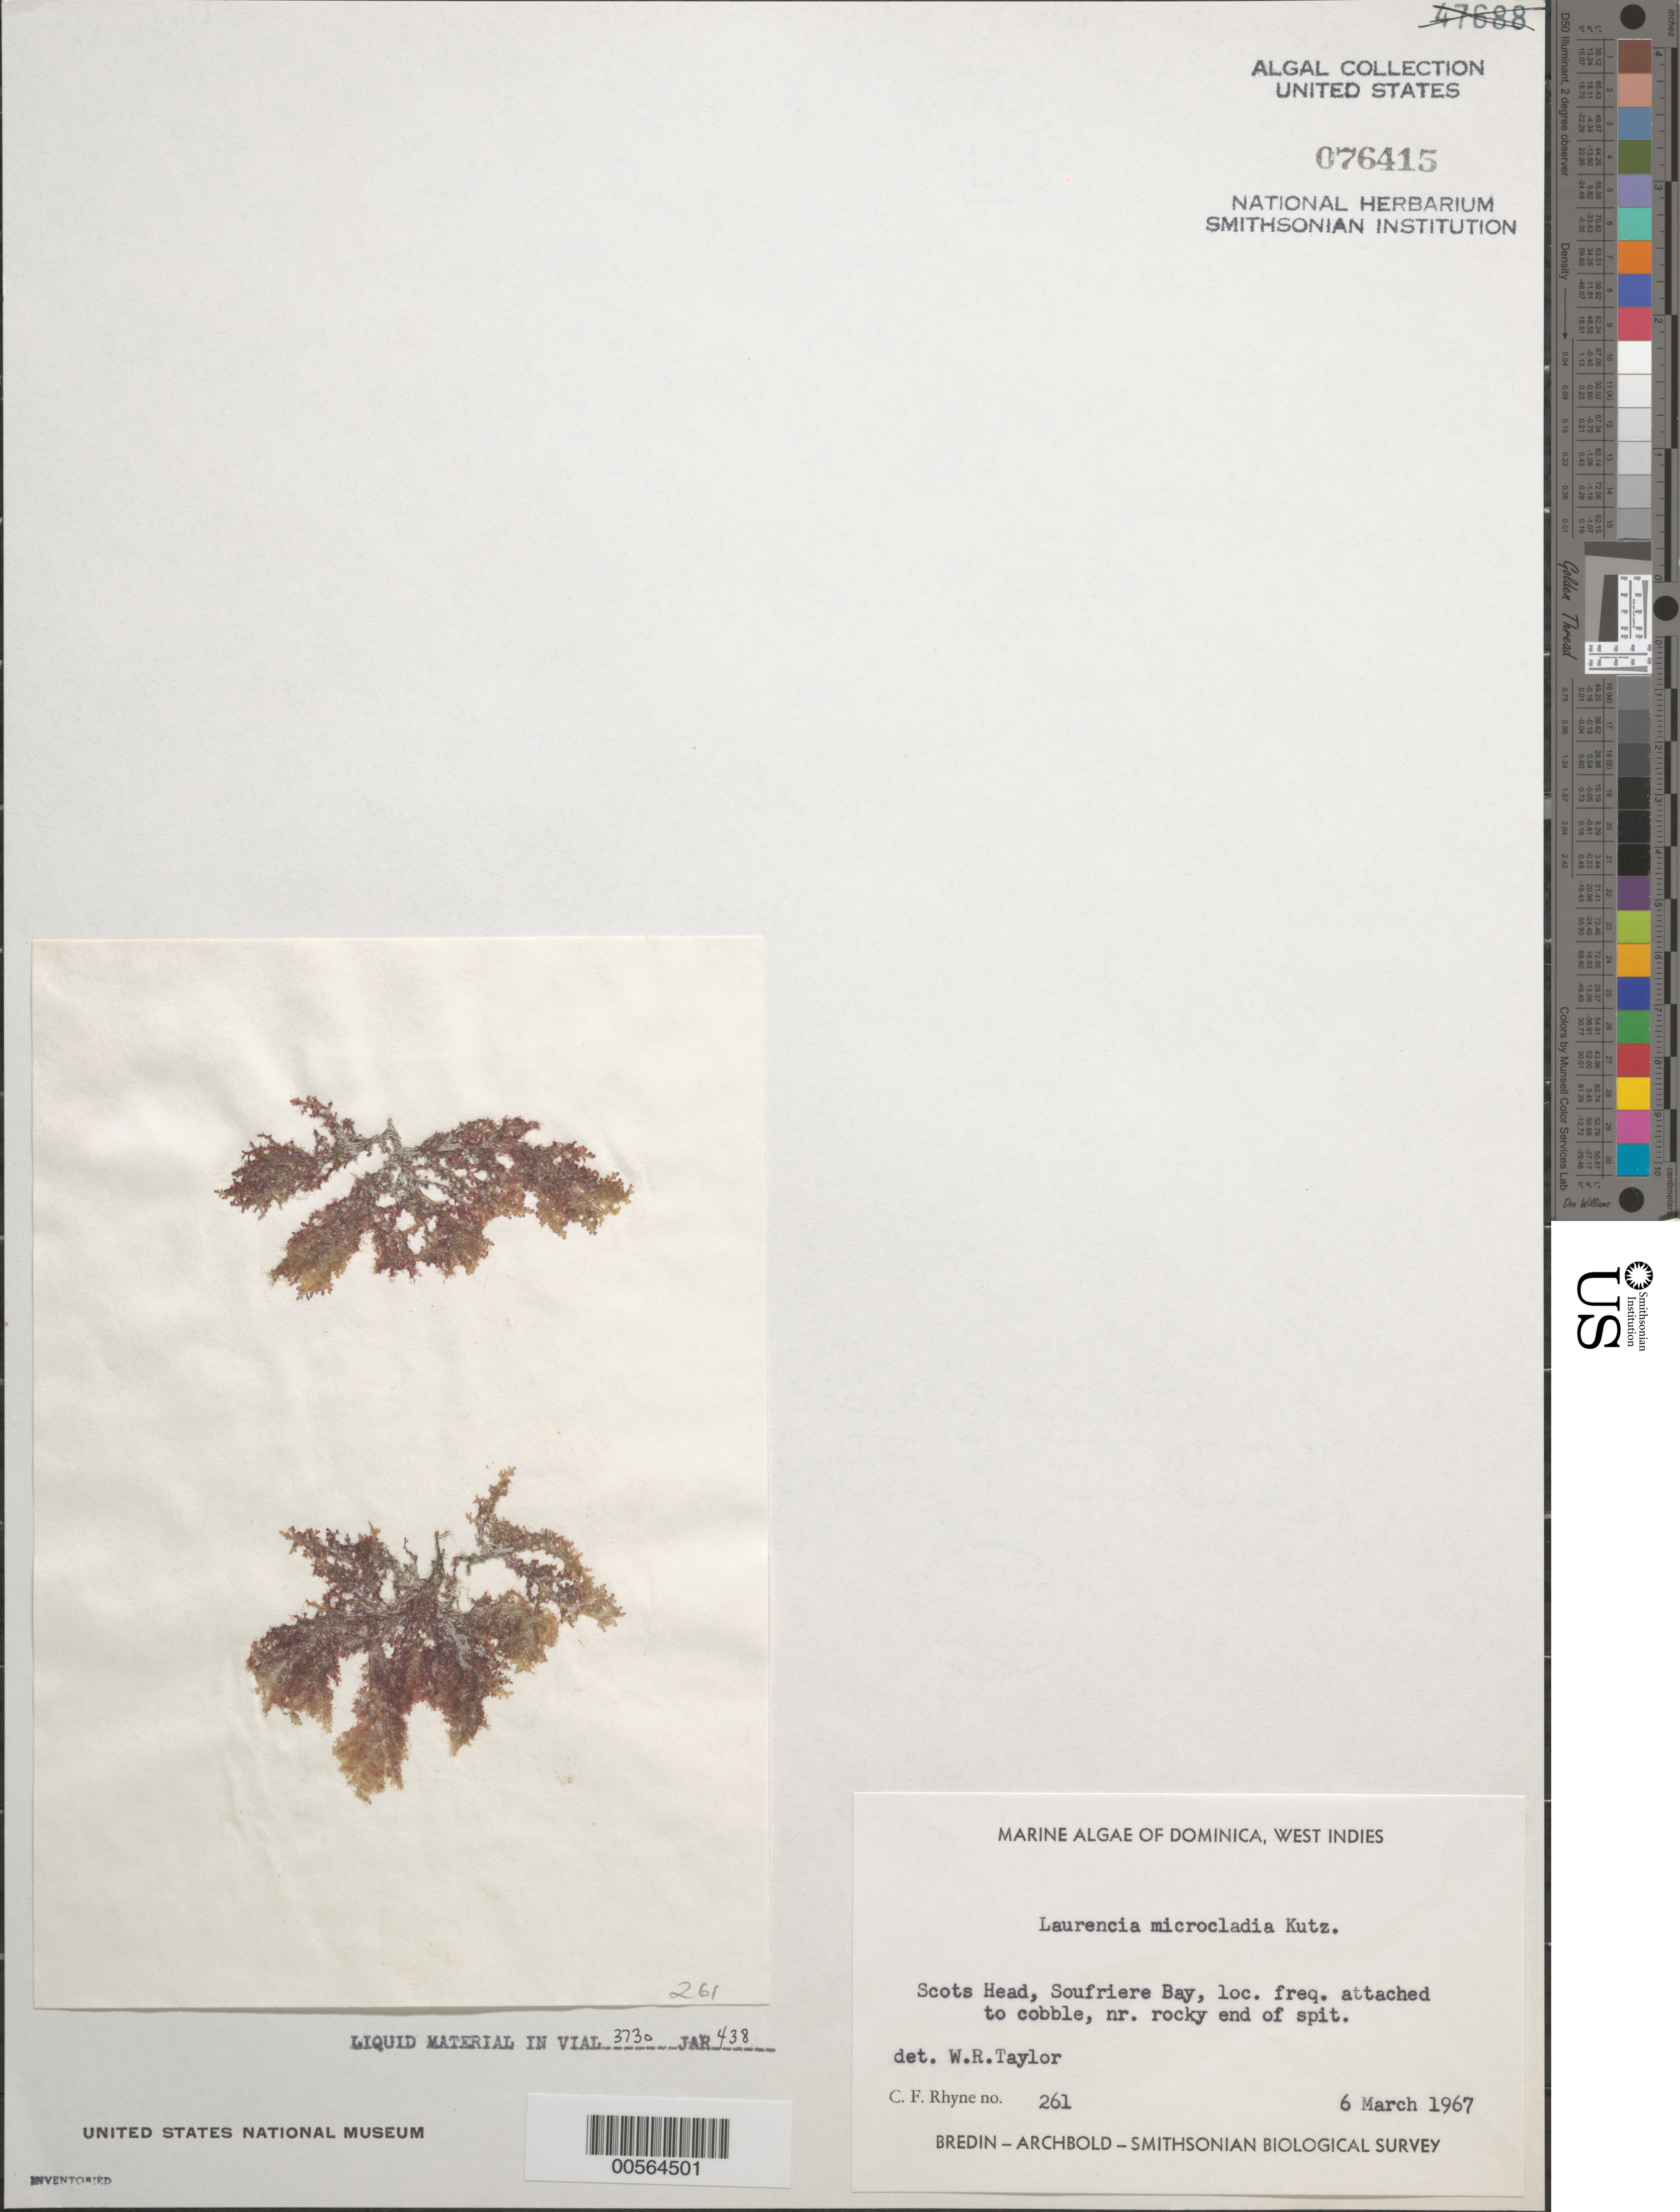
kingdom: Plantae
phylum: Rhodophyta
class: Florideophyceae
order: Ceramiales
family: Rhodomelaceae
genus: Laurencia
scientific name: Laurencia microcladia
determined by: Taylor, William R.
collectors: C. Rhyne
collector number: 261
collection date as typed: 06 Mar 1967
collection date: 1967-03-06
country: Dominica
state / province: St. Mark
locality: Scots Head, Soufriere Bay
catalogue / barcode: US 76415